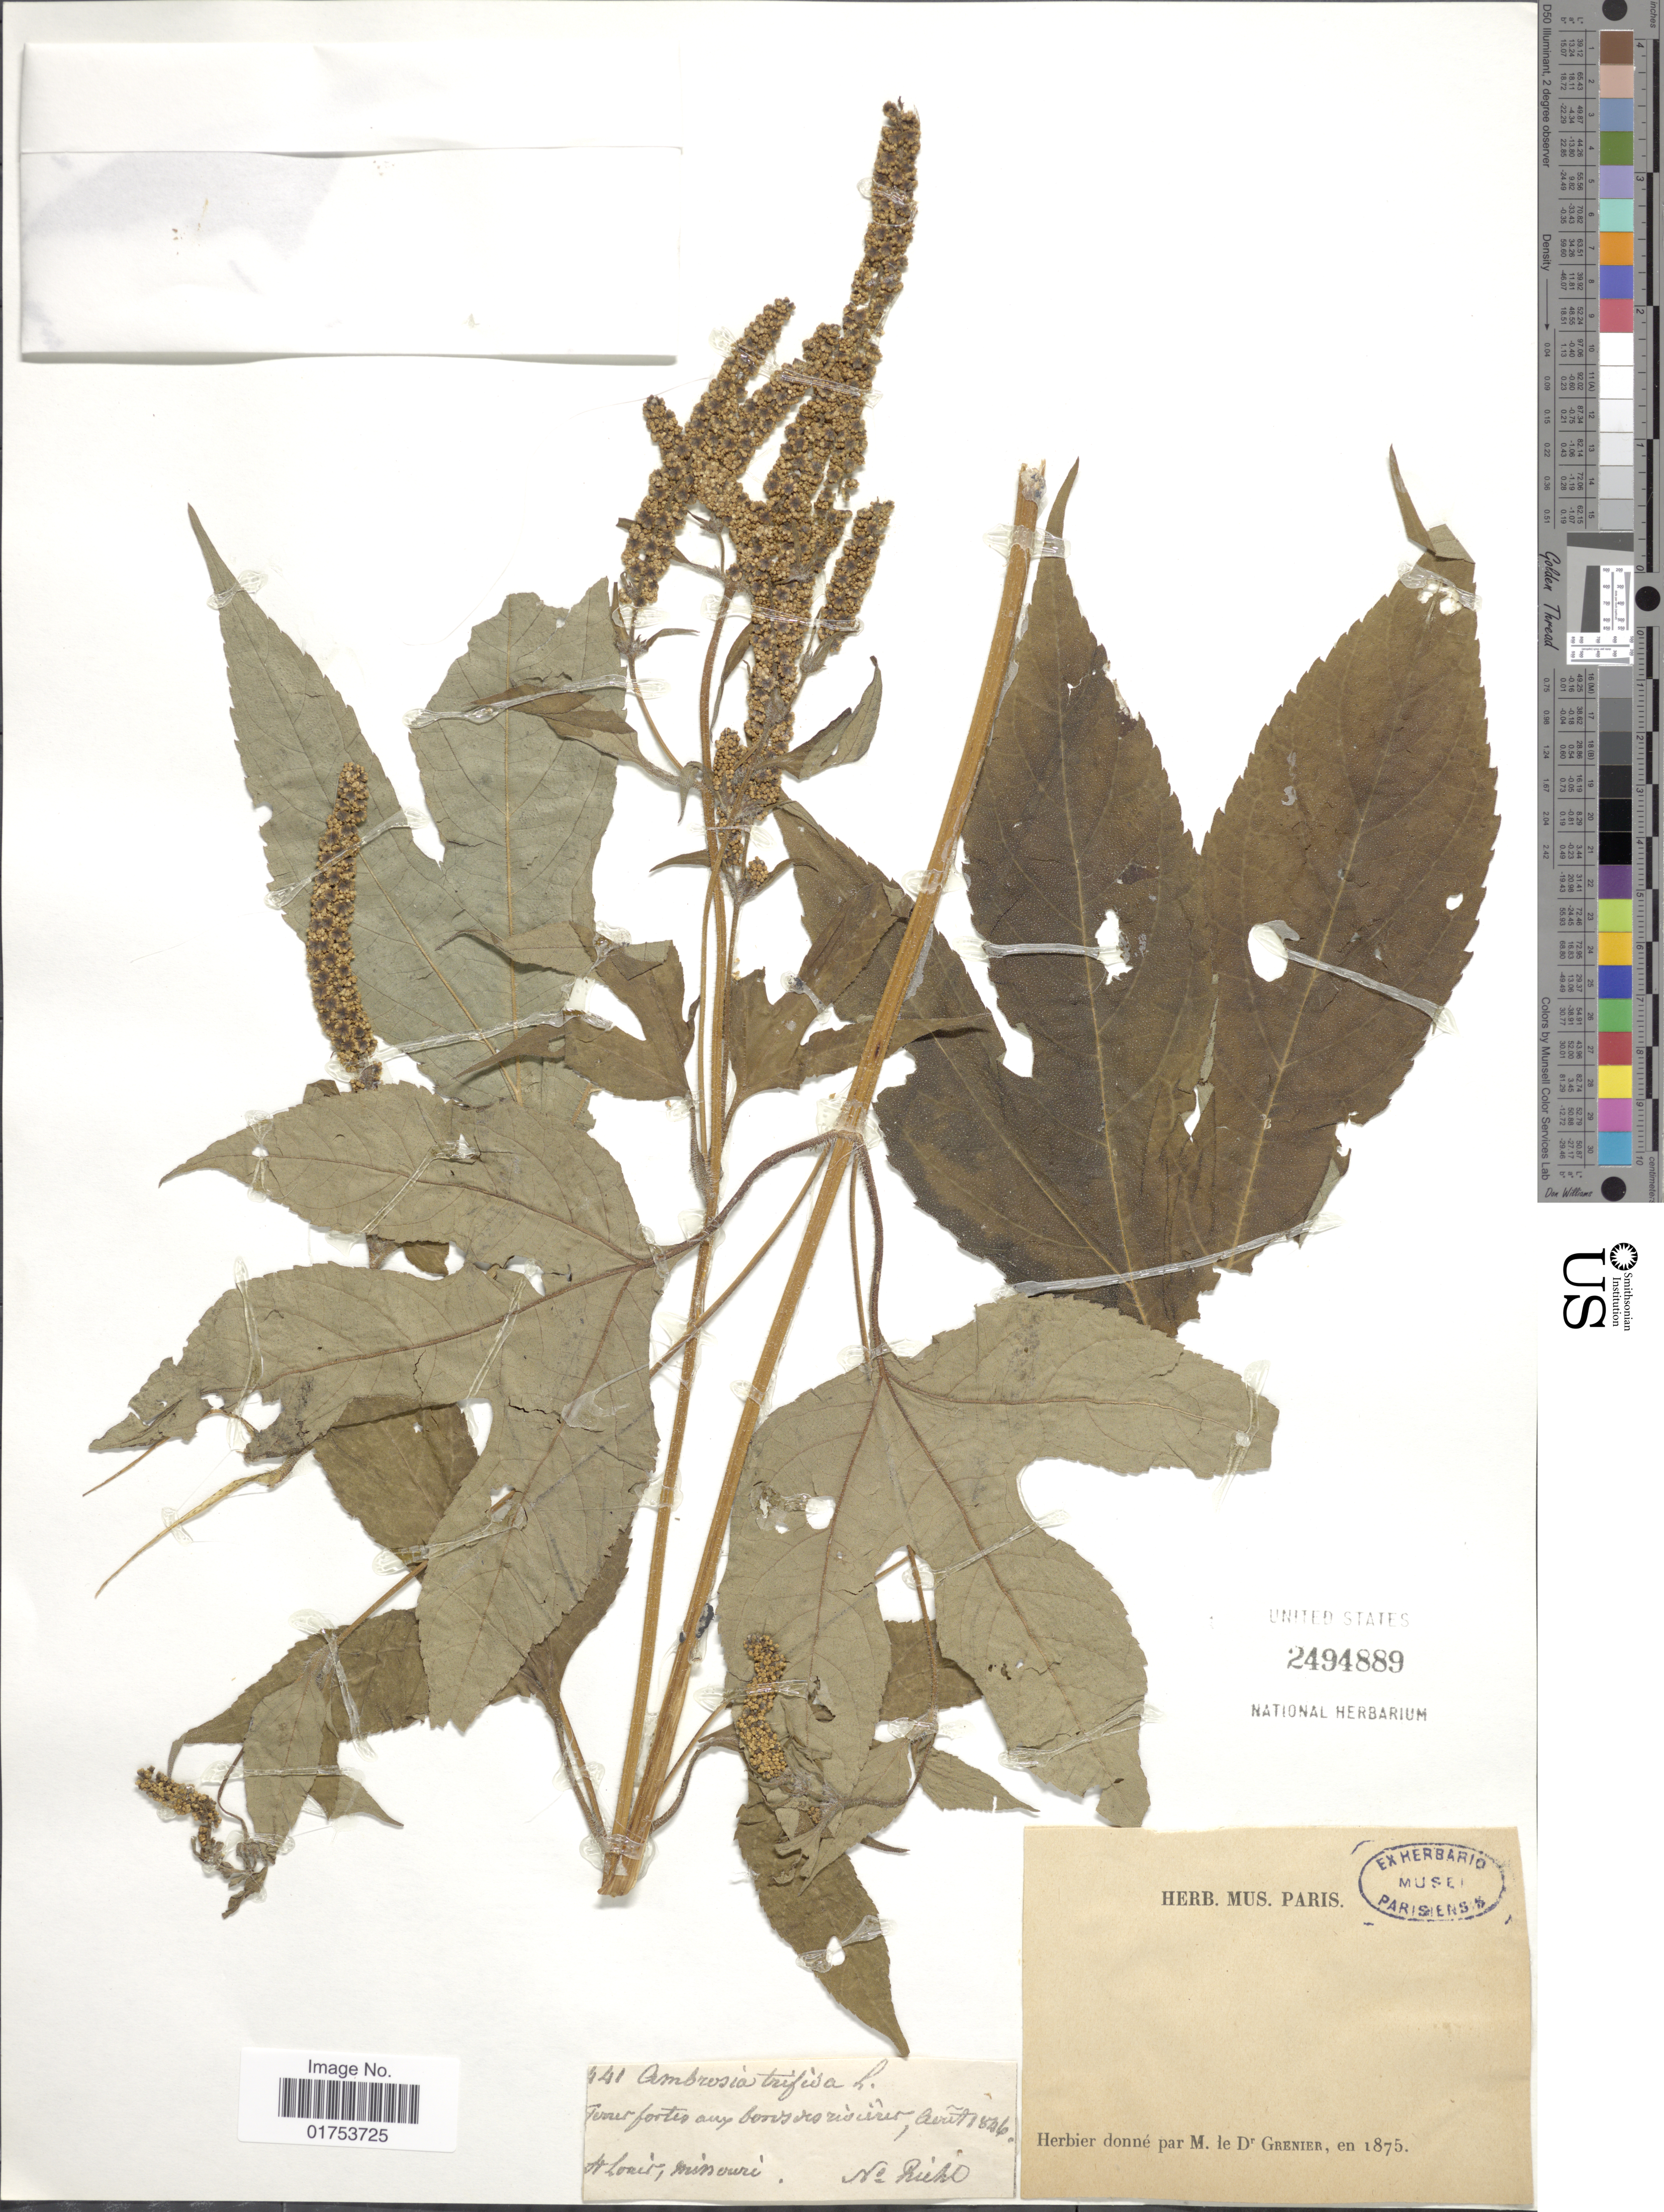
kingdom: Plantae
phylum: Tracheophyta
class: Magnoliopsida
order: Asterales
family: Asteraceae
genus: Ambrosia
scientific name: Ambrosia trifida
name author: L.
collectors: Riehl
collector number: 341*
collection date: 1846-08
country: United States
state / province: Missouri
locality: St. Louis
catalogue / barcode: US 2494889